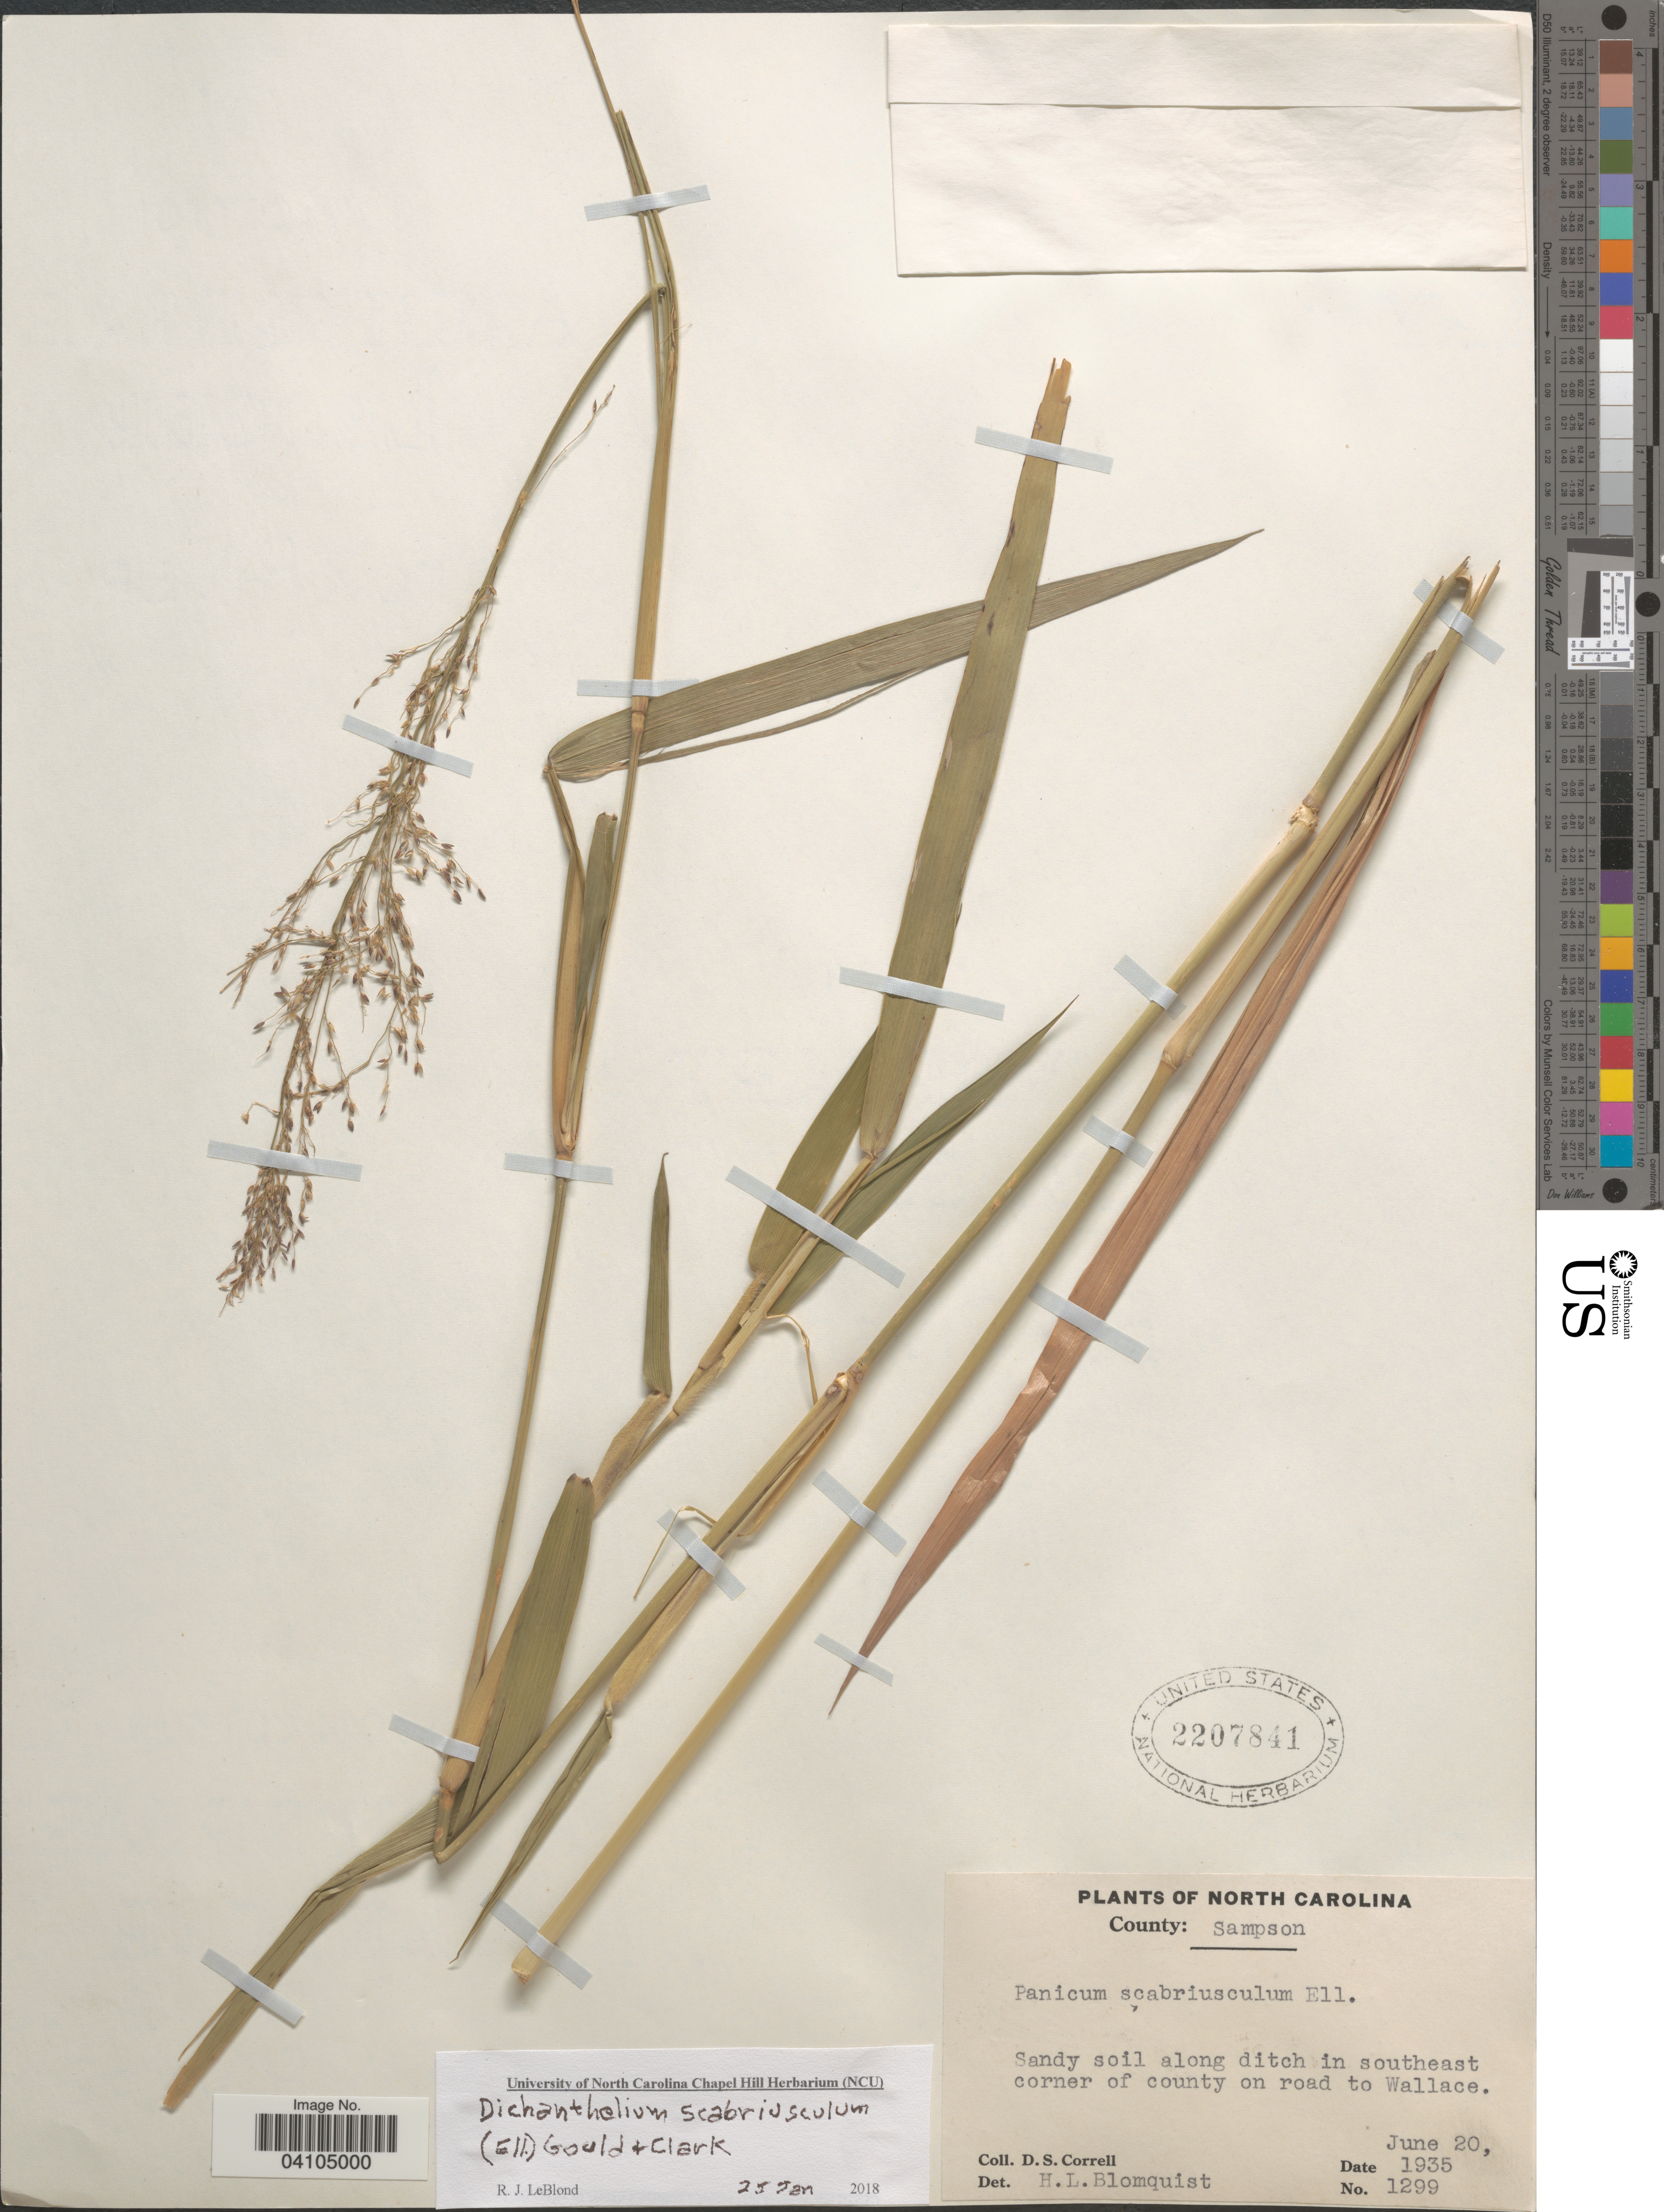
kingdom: Plantae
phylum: Tracheophyta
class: Liliopsida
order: Poales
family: Poaceae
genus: Dichanthelium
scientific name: Dichanthelium scabriusculum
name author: (Elliott) Gould & C.A. Clark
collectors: D. S. Correll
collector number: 1299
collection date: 1935-06-20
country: United States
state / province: North Carolina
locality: County: Sampson. In southeast corner of county on road to Wallace.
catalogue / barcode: US 2207841